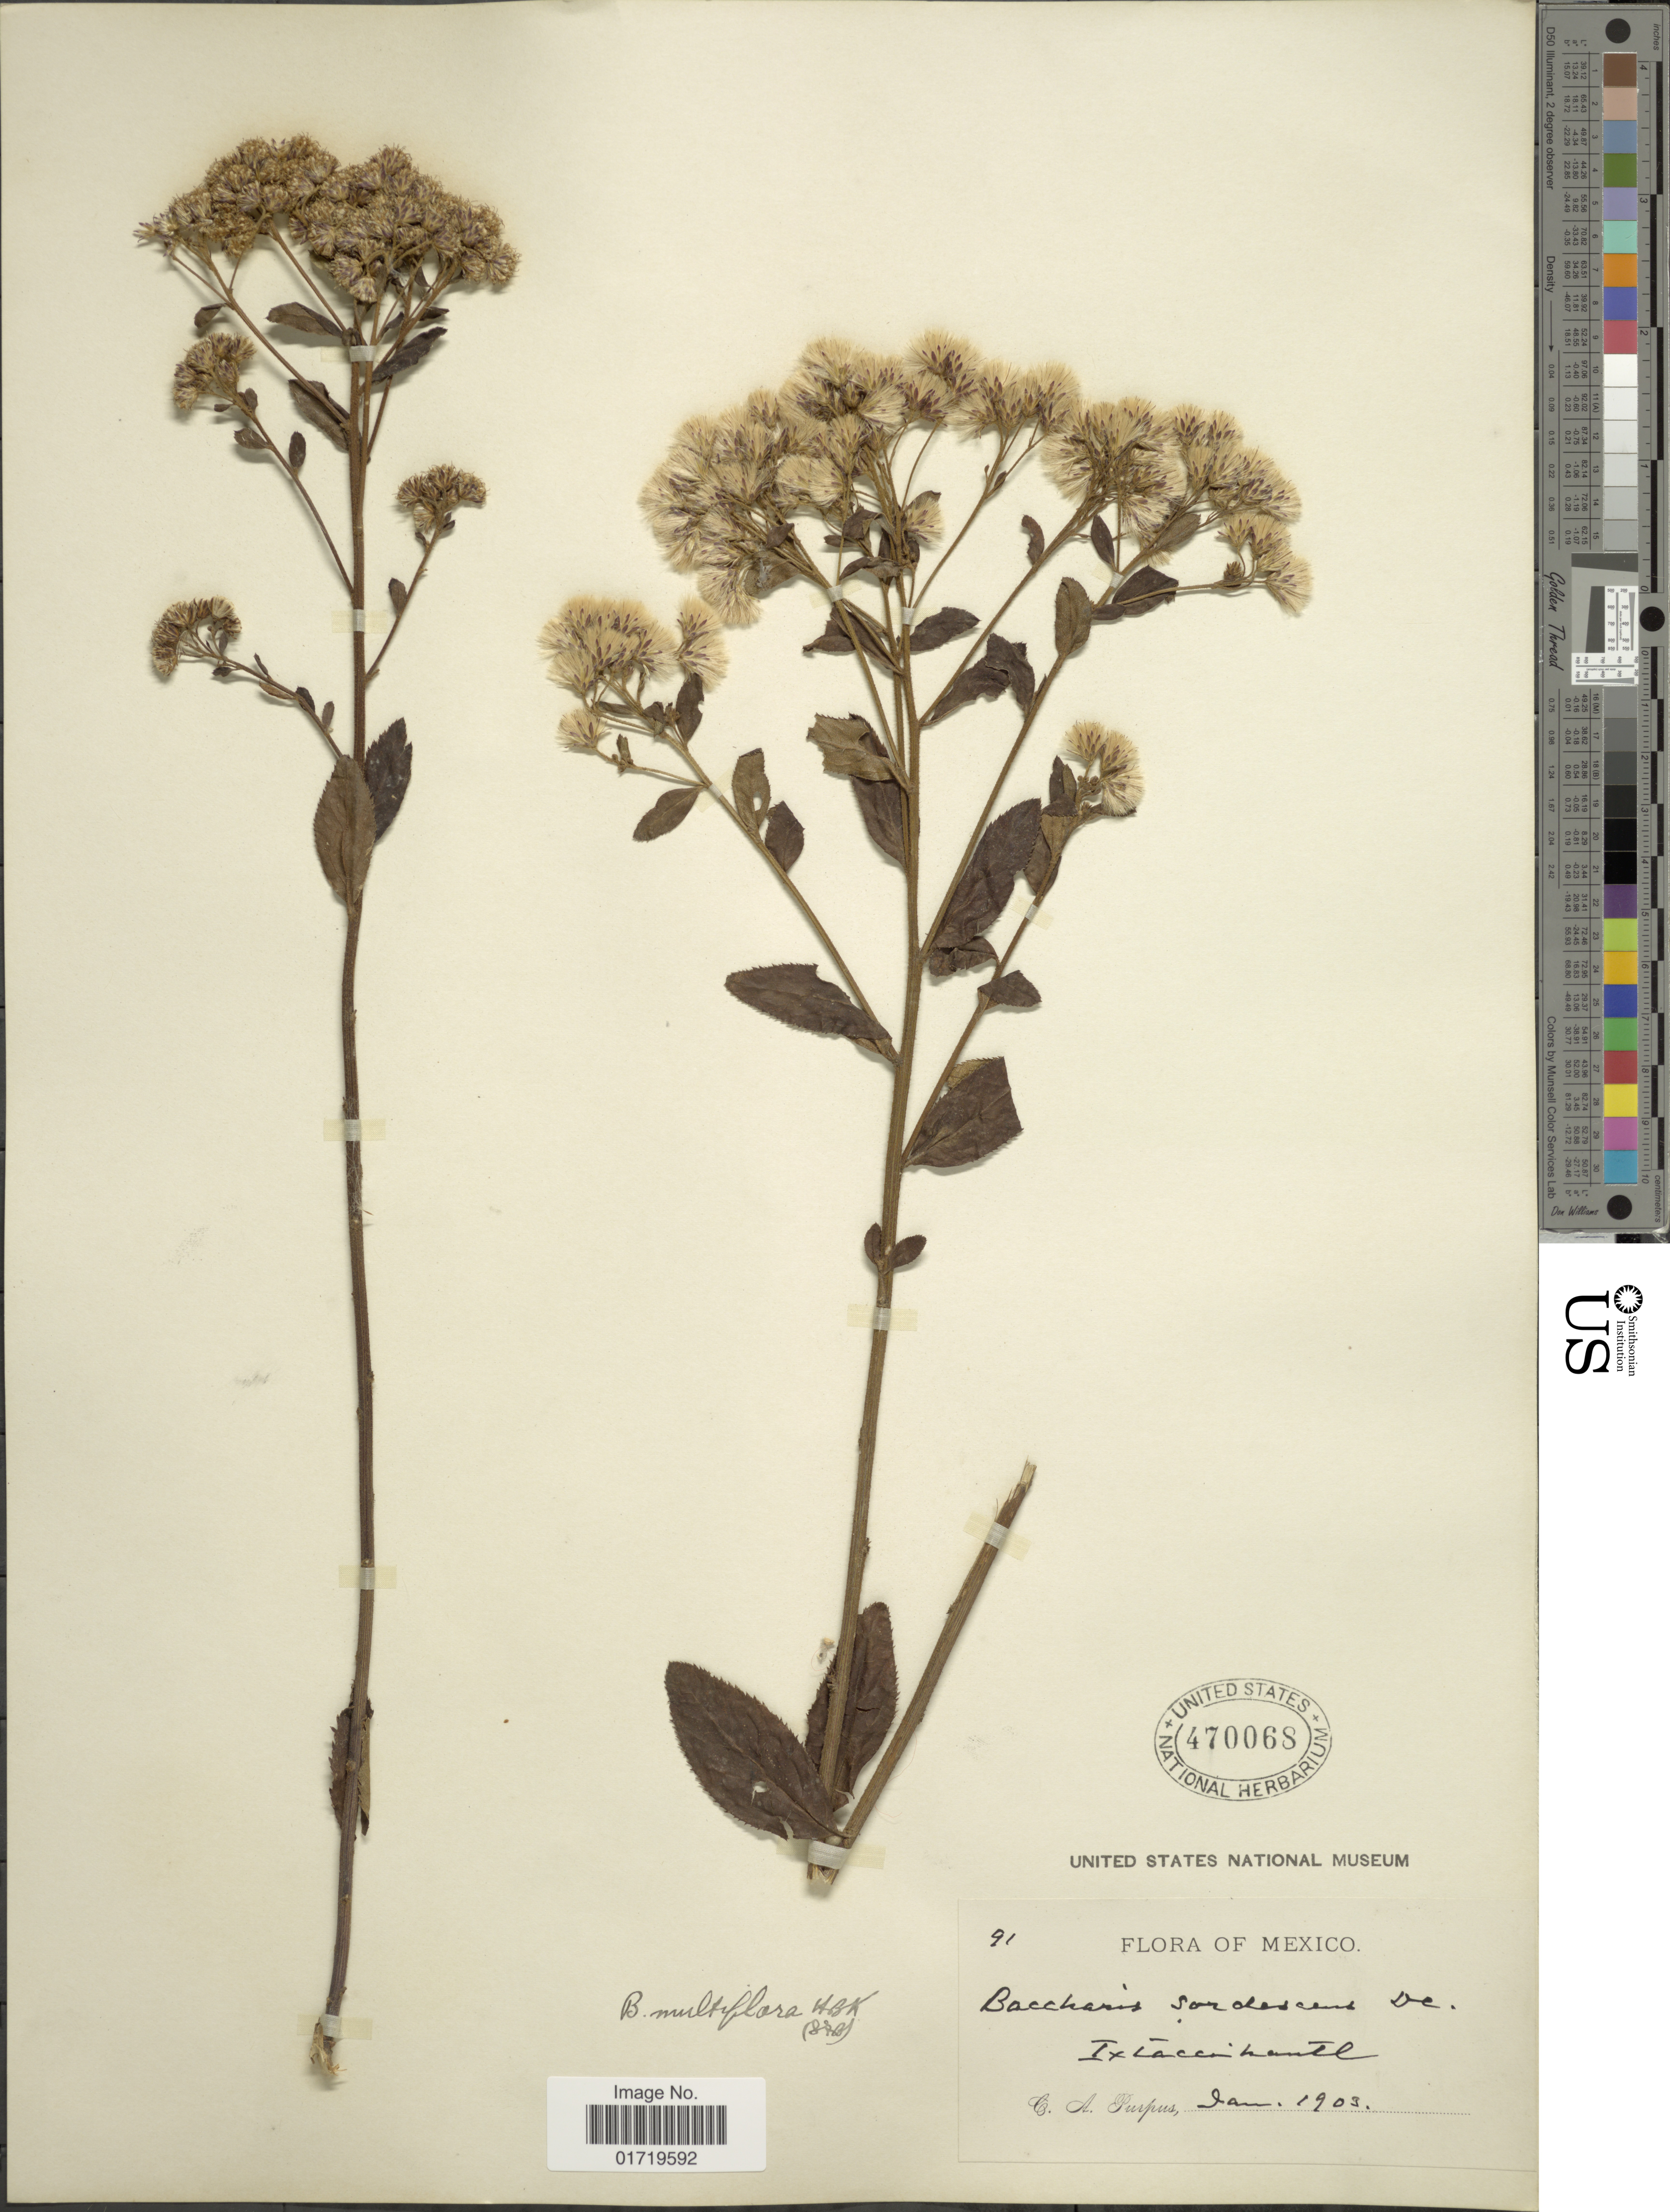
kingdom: Plantae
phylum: Tracheophyta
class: Magnoliopsida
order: Asterales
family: Asteraceae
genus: Baccharis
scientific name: Baccharis multiflora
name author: Kunth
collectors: C. A. Purpus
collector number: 91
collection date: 1903-01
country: Mexico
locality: Iztaccíhuatl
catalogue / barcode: US 470068